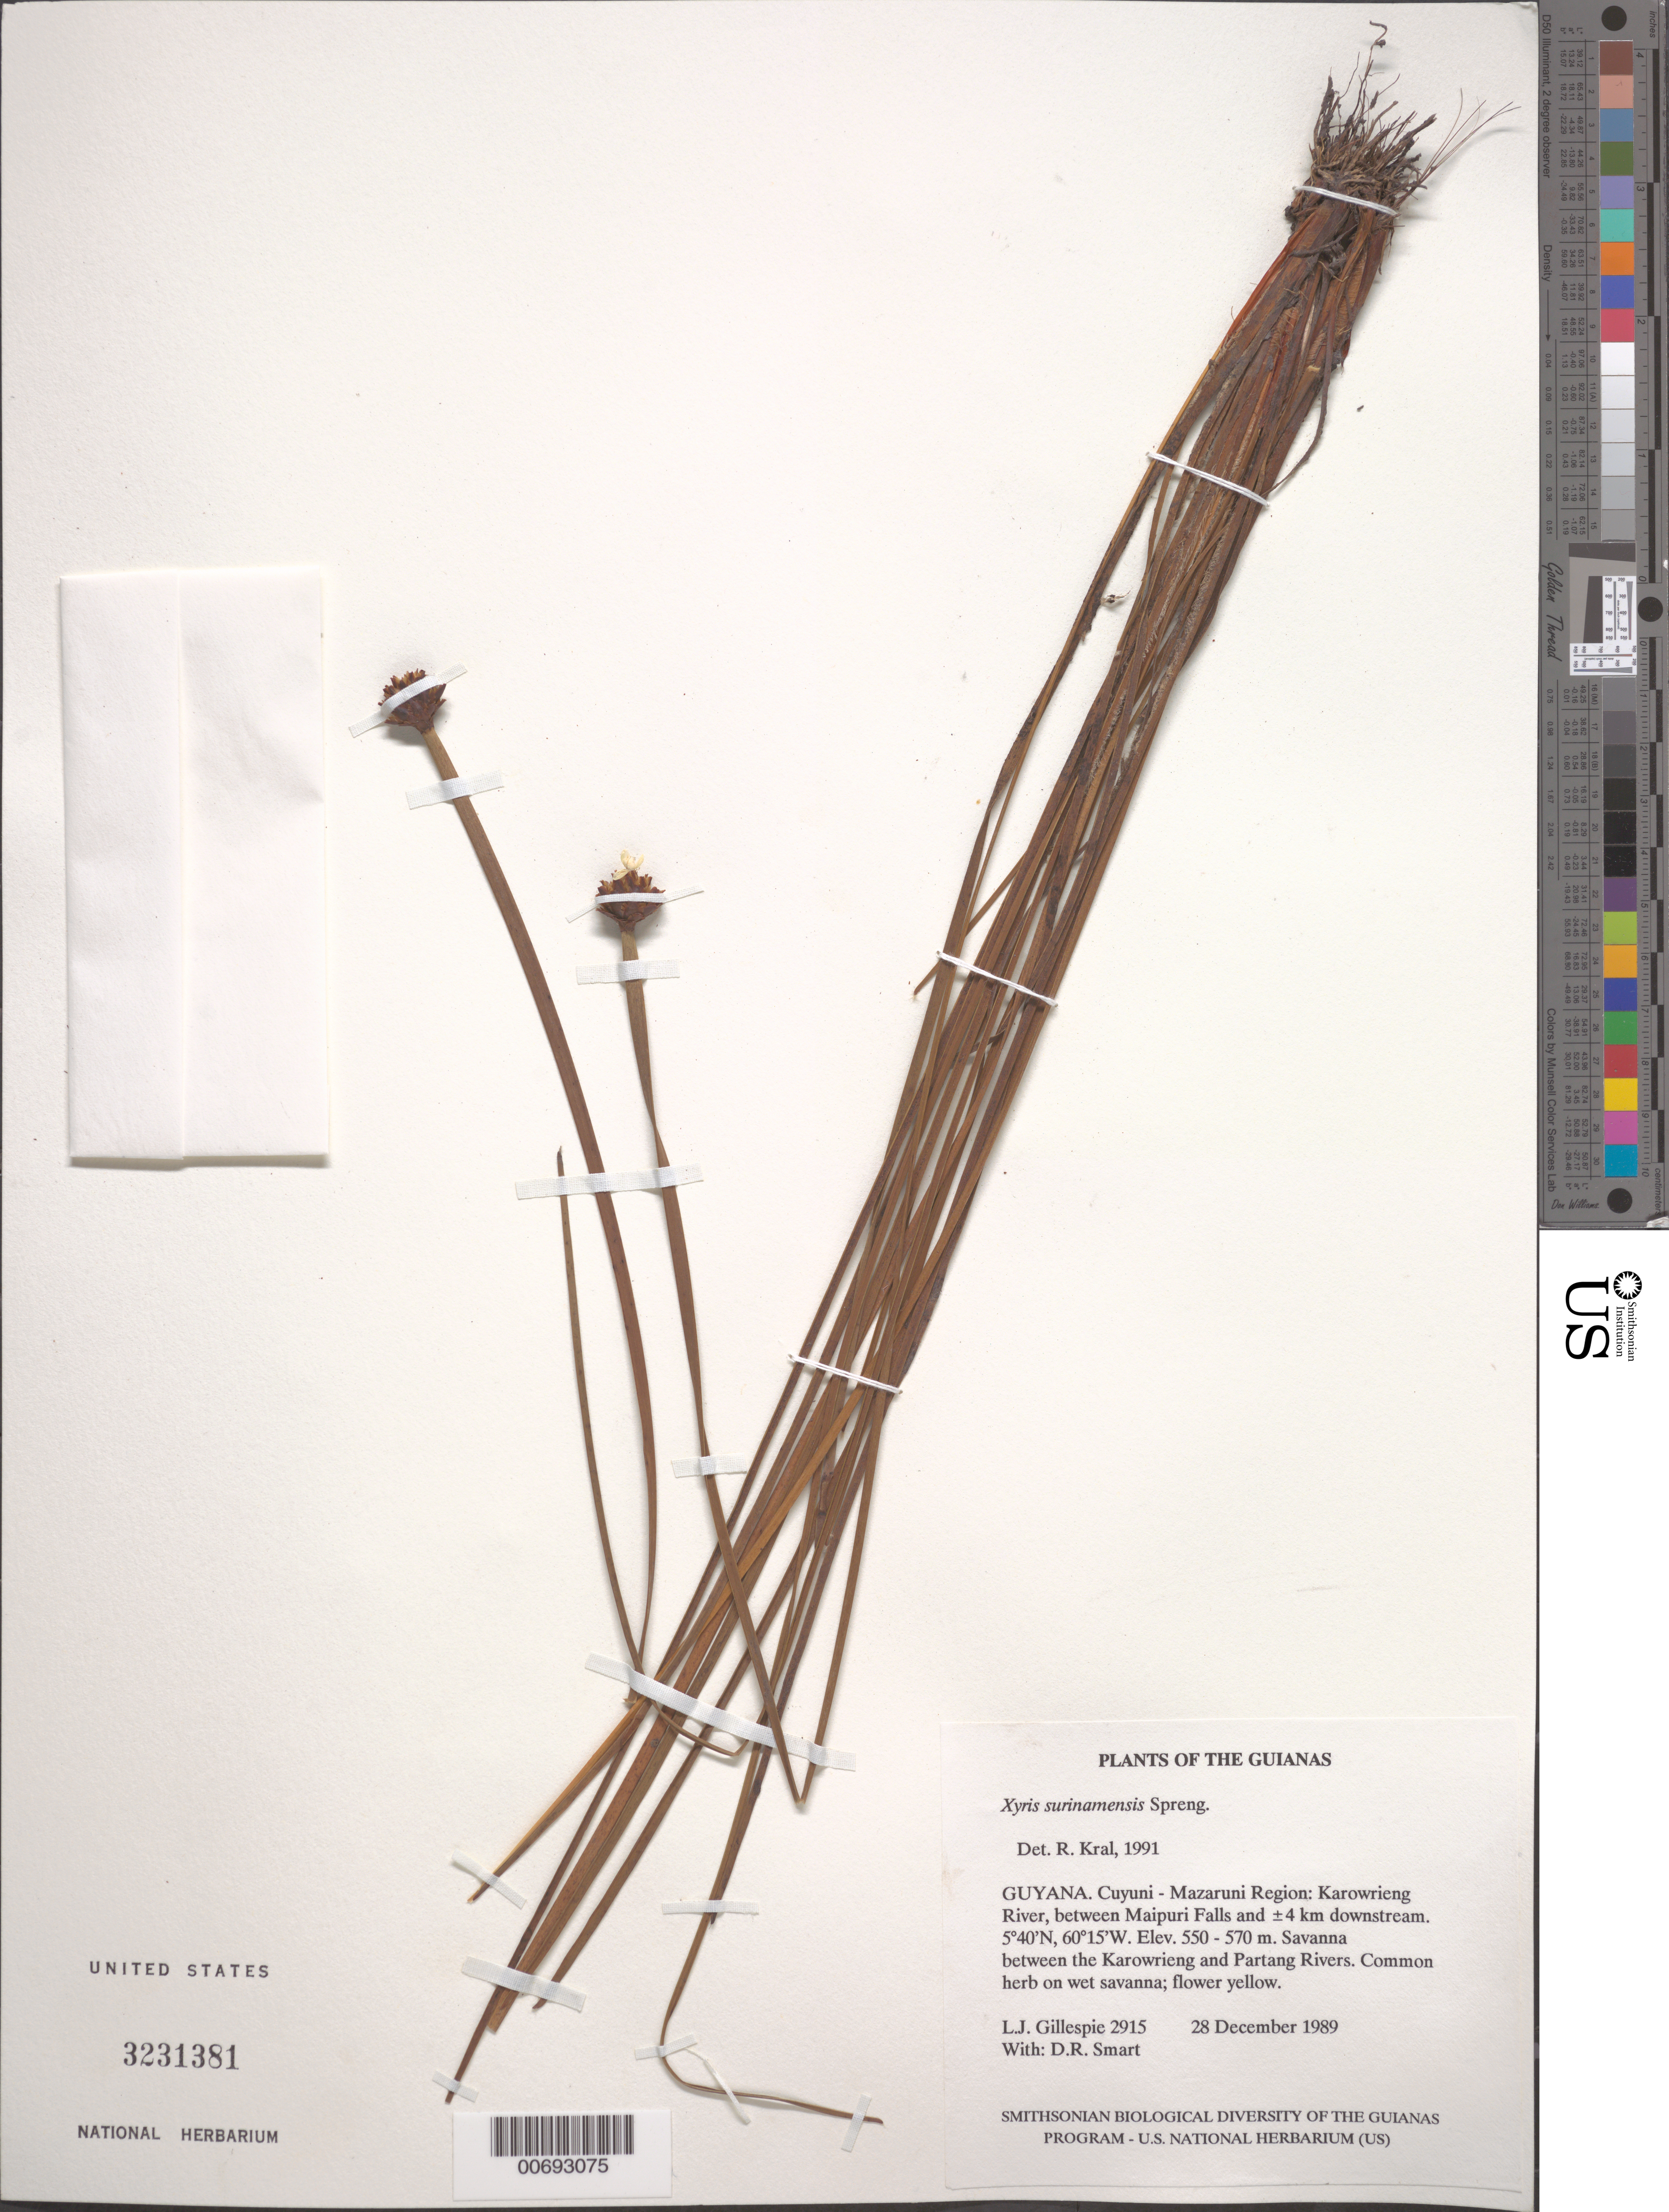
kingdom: Plantae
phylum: Tracheophyta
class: Liliopsida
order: Poales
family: Xyridaceae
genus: Xyris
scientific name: Xyris surinamensis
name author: A. Spreng.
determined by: Kral, Robert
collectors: L. J. Gillespie & D. R. Smart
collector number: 2915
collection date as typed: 28 December 1989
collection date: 1989-12-28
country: Guyana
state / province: Cuyuni-Mazaruni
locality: Between Karowrieng and Partang Rivers, between Maipuri Falls and ±4 km downstream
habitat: Savanna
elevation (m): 550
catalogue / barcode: US 3231381